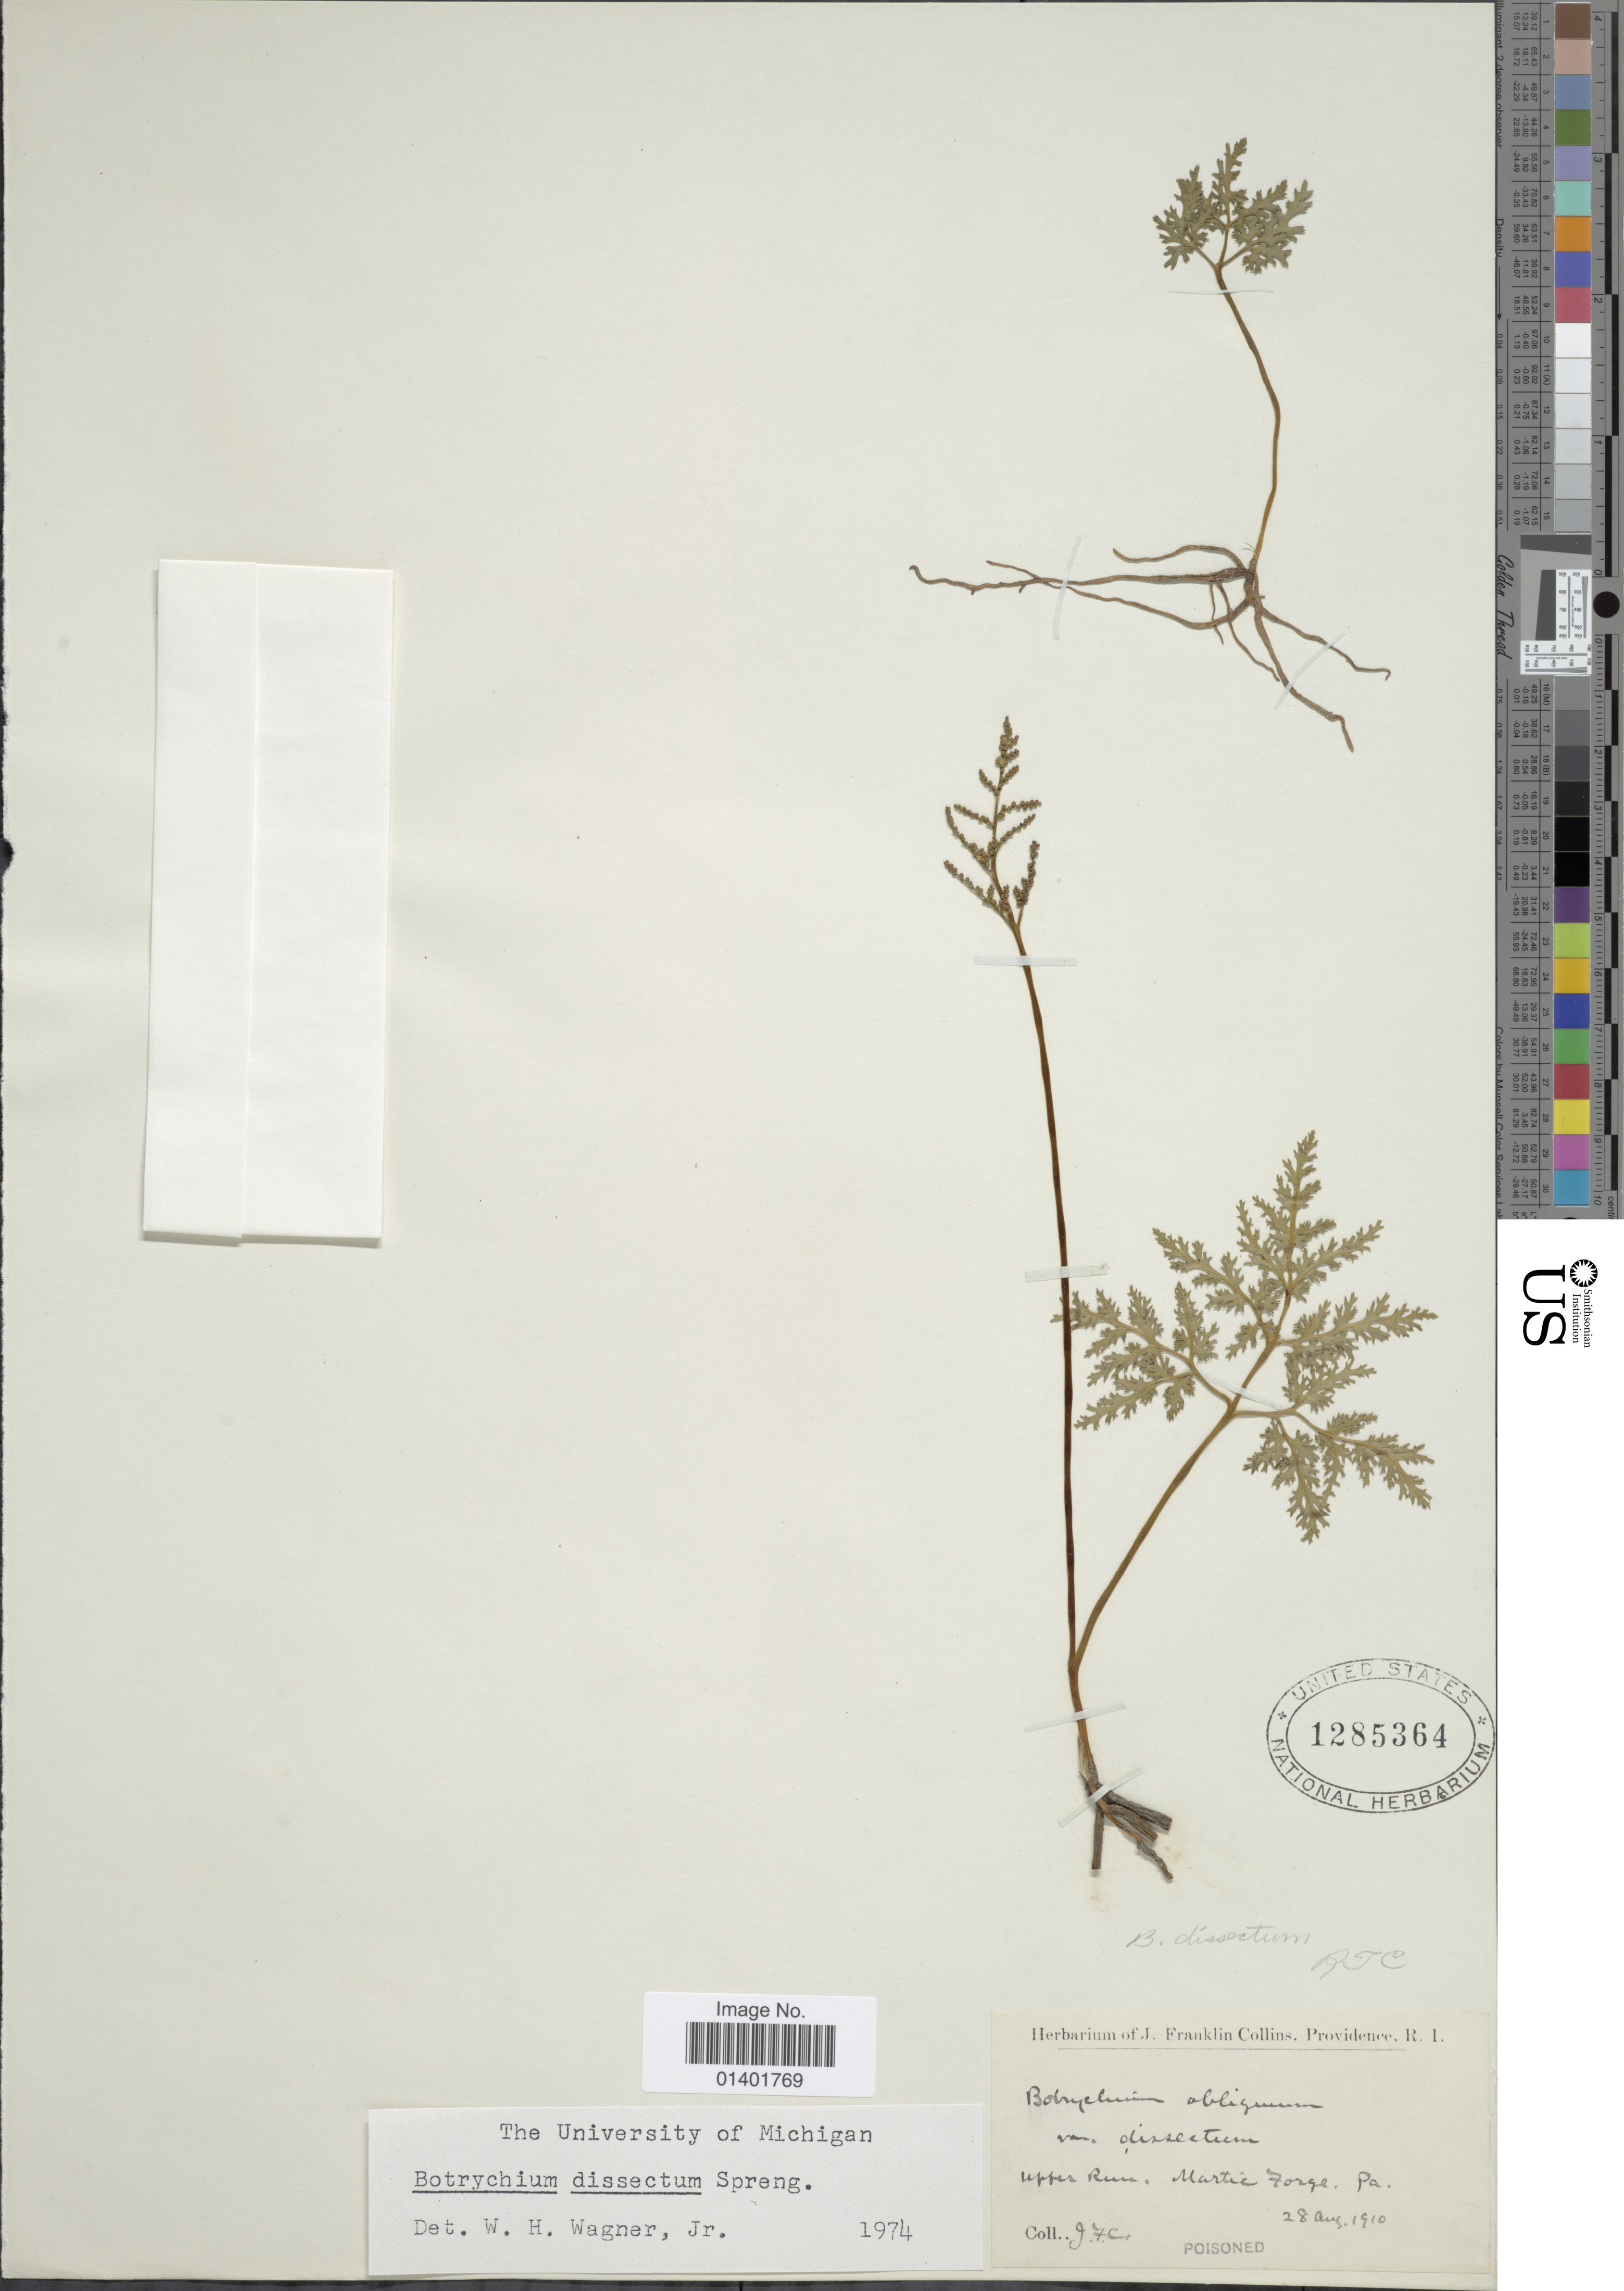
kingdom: Plantae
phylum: Tracheophyta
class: Polypodiopsida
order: Ophioglossales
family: Ophioglossaceae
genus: Botrychium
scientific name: Botrychium dissectum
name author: Spreng.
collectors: J. Collins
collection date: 1910-08-28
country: United States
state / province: Pennsylvania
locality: Upper Rum, Martic Forge.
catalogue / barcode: US 1285364